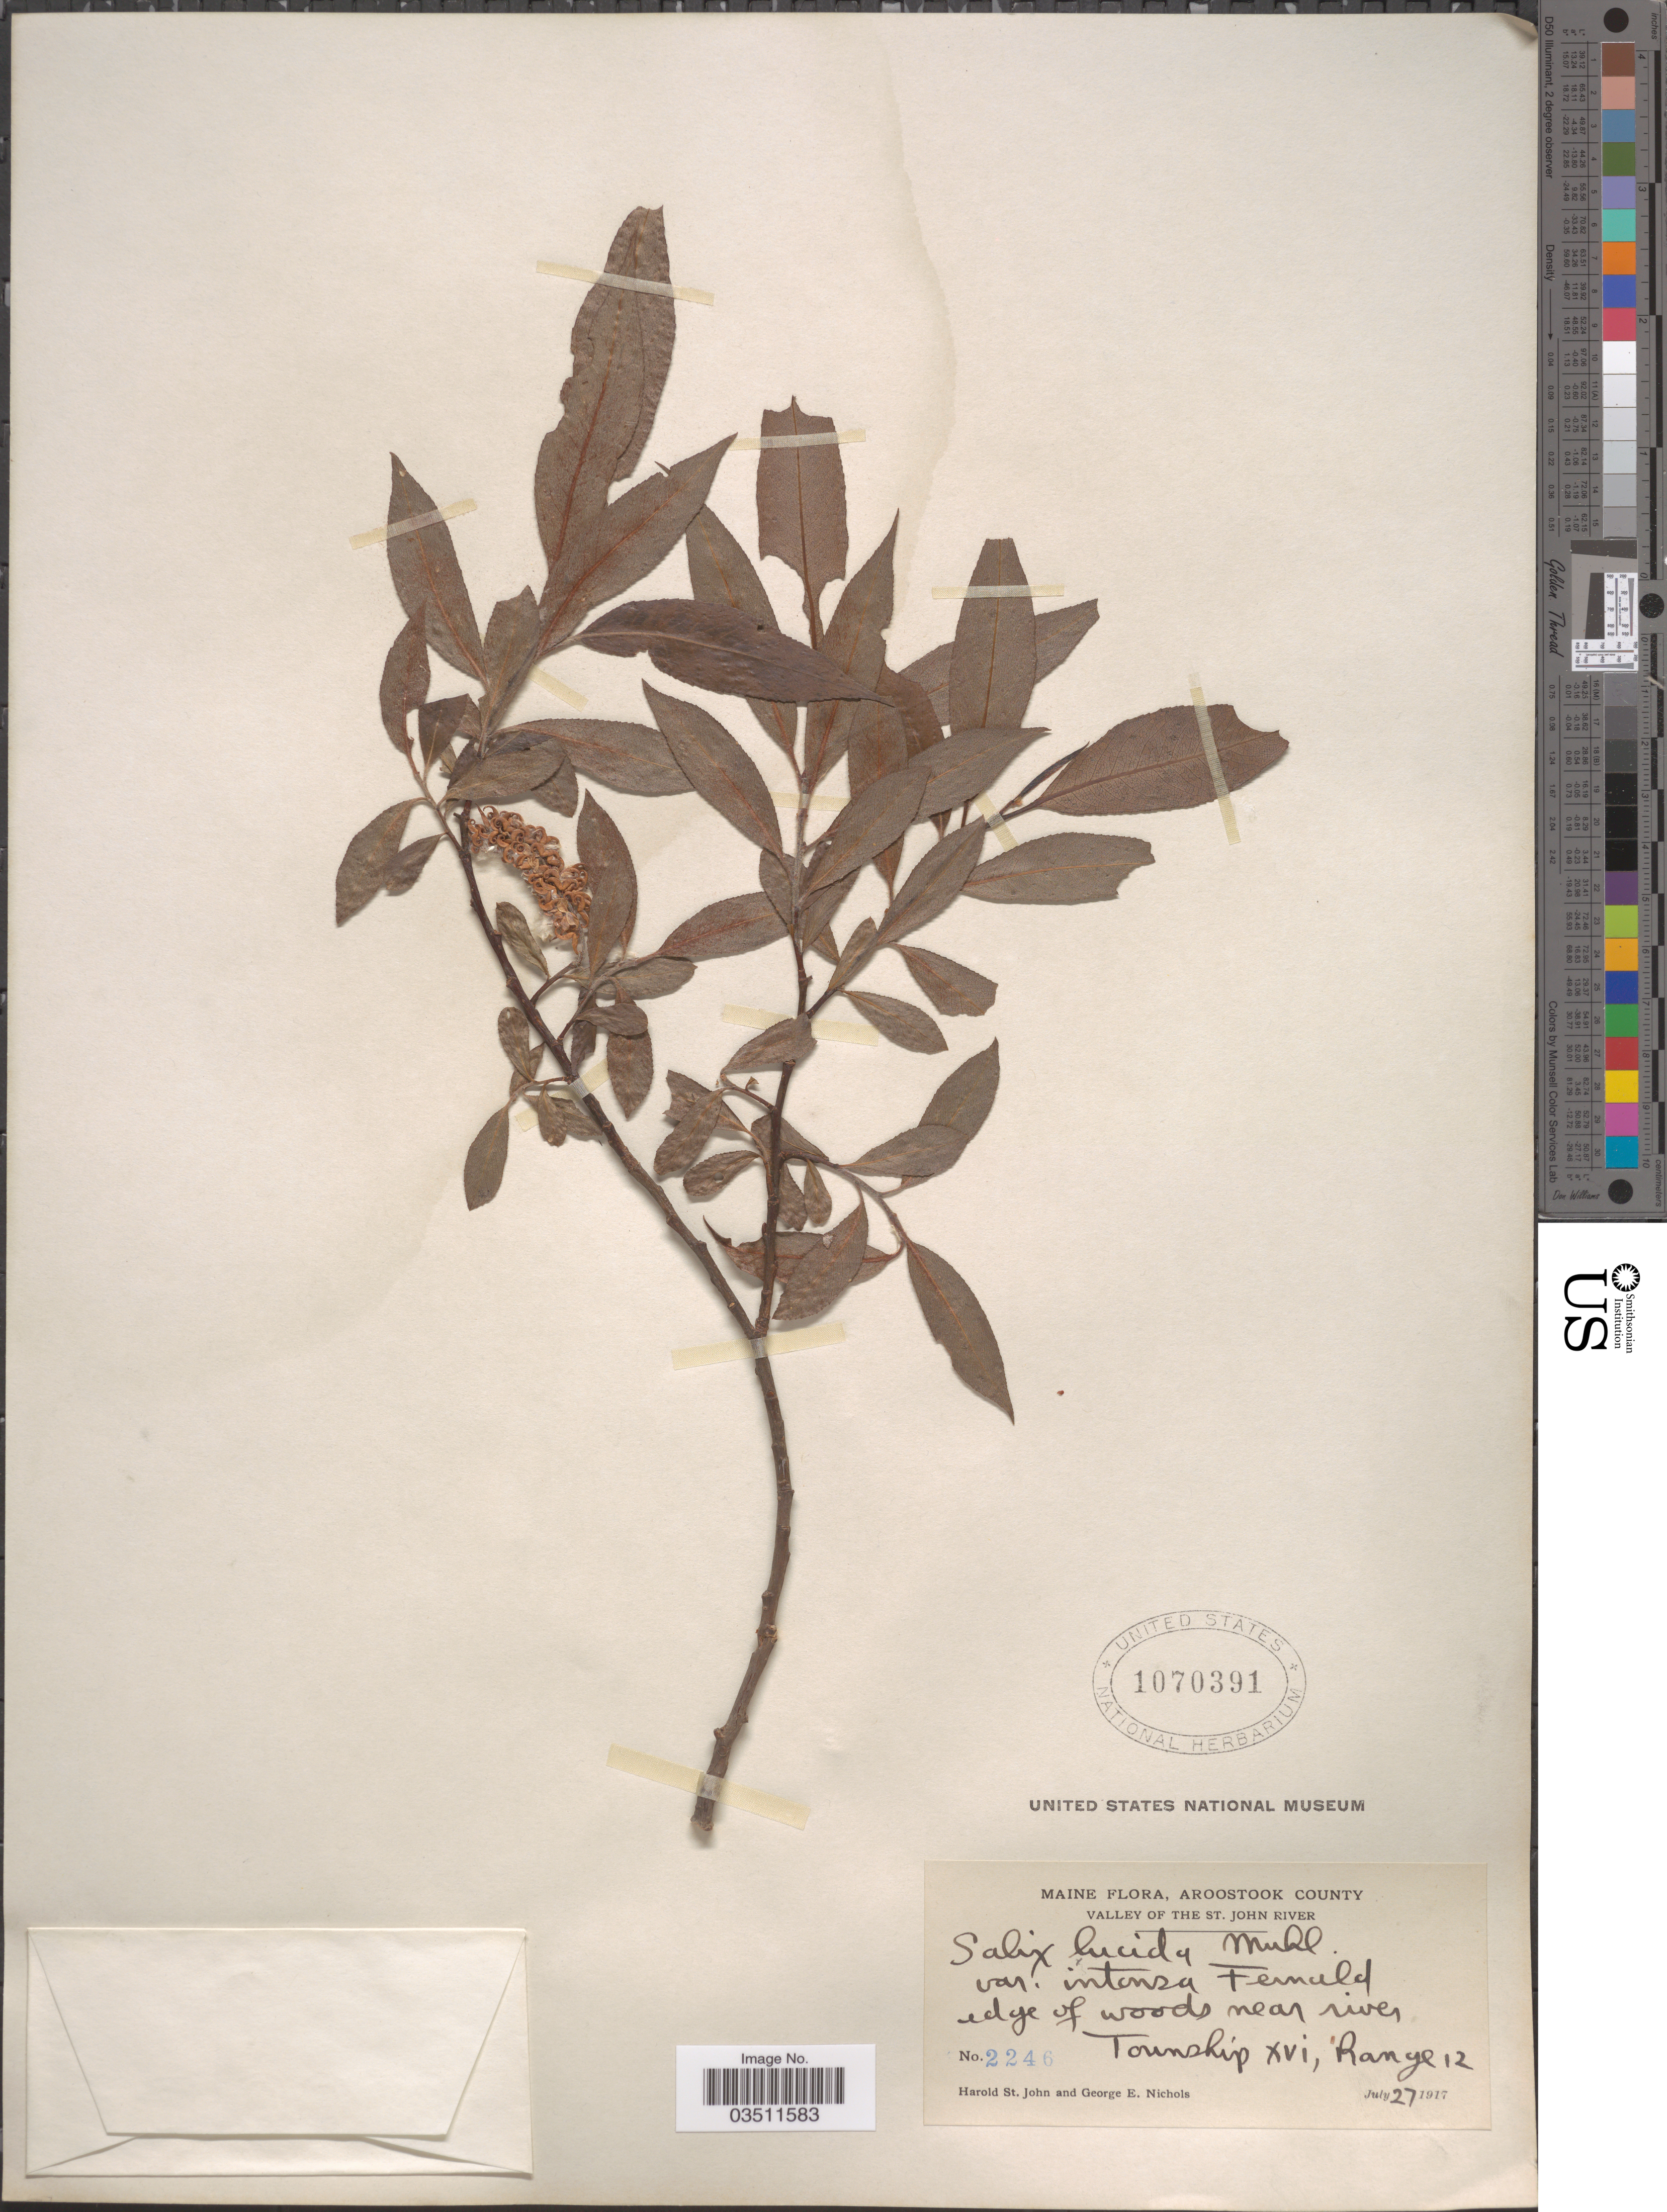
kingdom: Plantae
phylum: Tracheophyta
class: Magnoliopsida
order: Malpighiales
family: Salicaceae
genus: Salix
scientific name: Salix lucida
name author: Muhl.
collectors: H. St. John & G. E. Nichols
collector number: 2246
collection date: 1917-07-27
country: United States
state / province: Maine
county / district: Aroostook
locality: Valley of The St. John River. Edge of woods near river Township xvi, Range 12.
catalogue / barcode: US 1070391